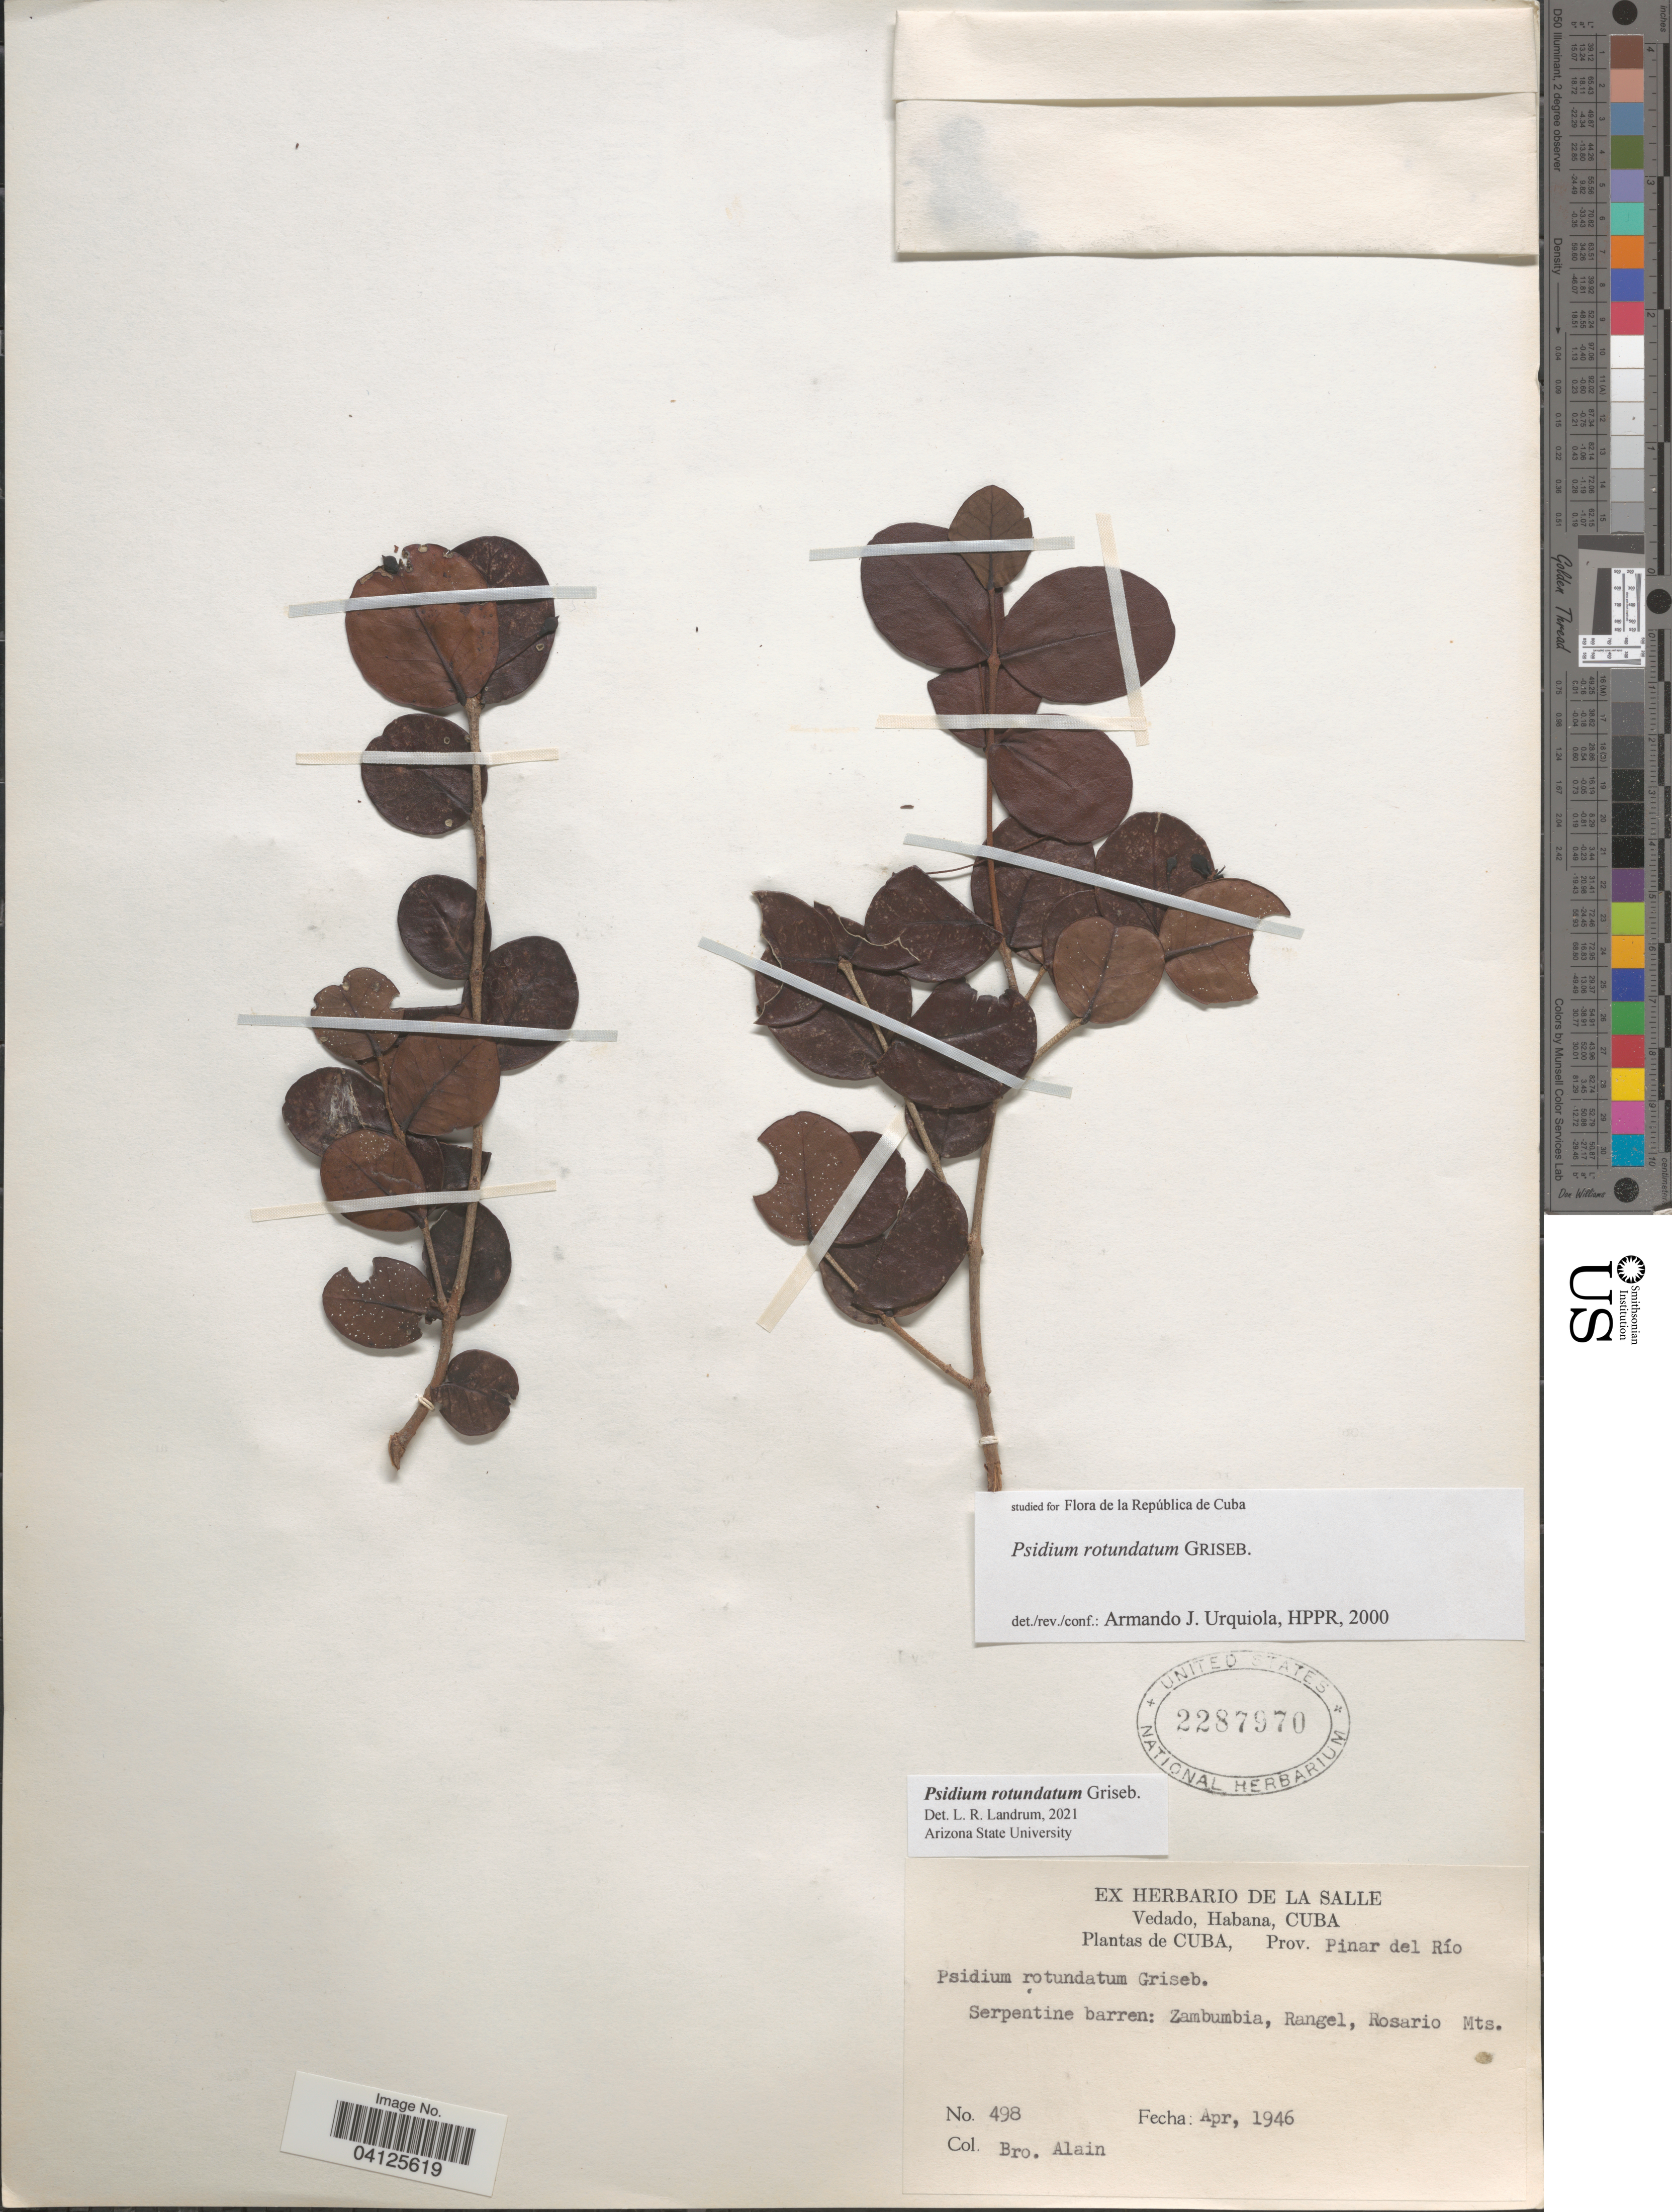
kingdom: Plantae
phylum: Tracheophyta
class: Magnoliopsida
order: Myrtales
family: Myrtaceae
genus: Psidium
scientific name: Psidium rotundatum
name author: Griseb.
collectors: A. H. Liogier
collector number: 498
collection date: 1946-04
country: Cuba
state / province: Pinar del Río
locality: Serpentine barren: Zambumbia, Rangel, Rosario Mts.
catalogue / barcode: US 2287970